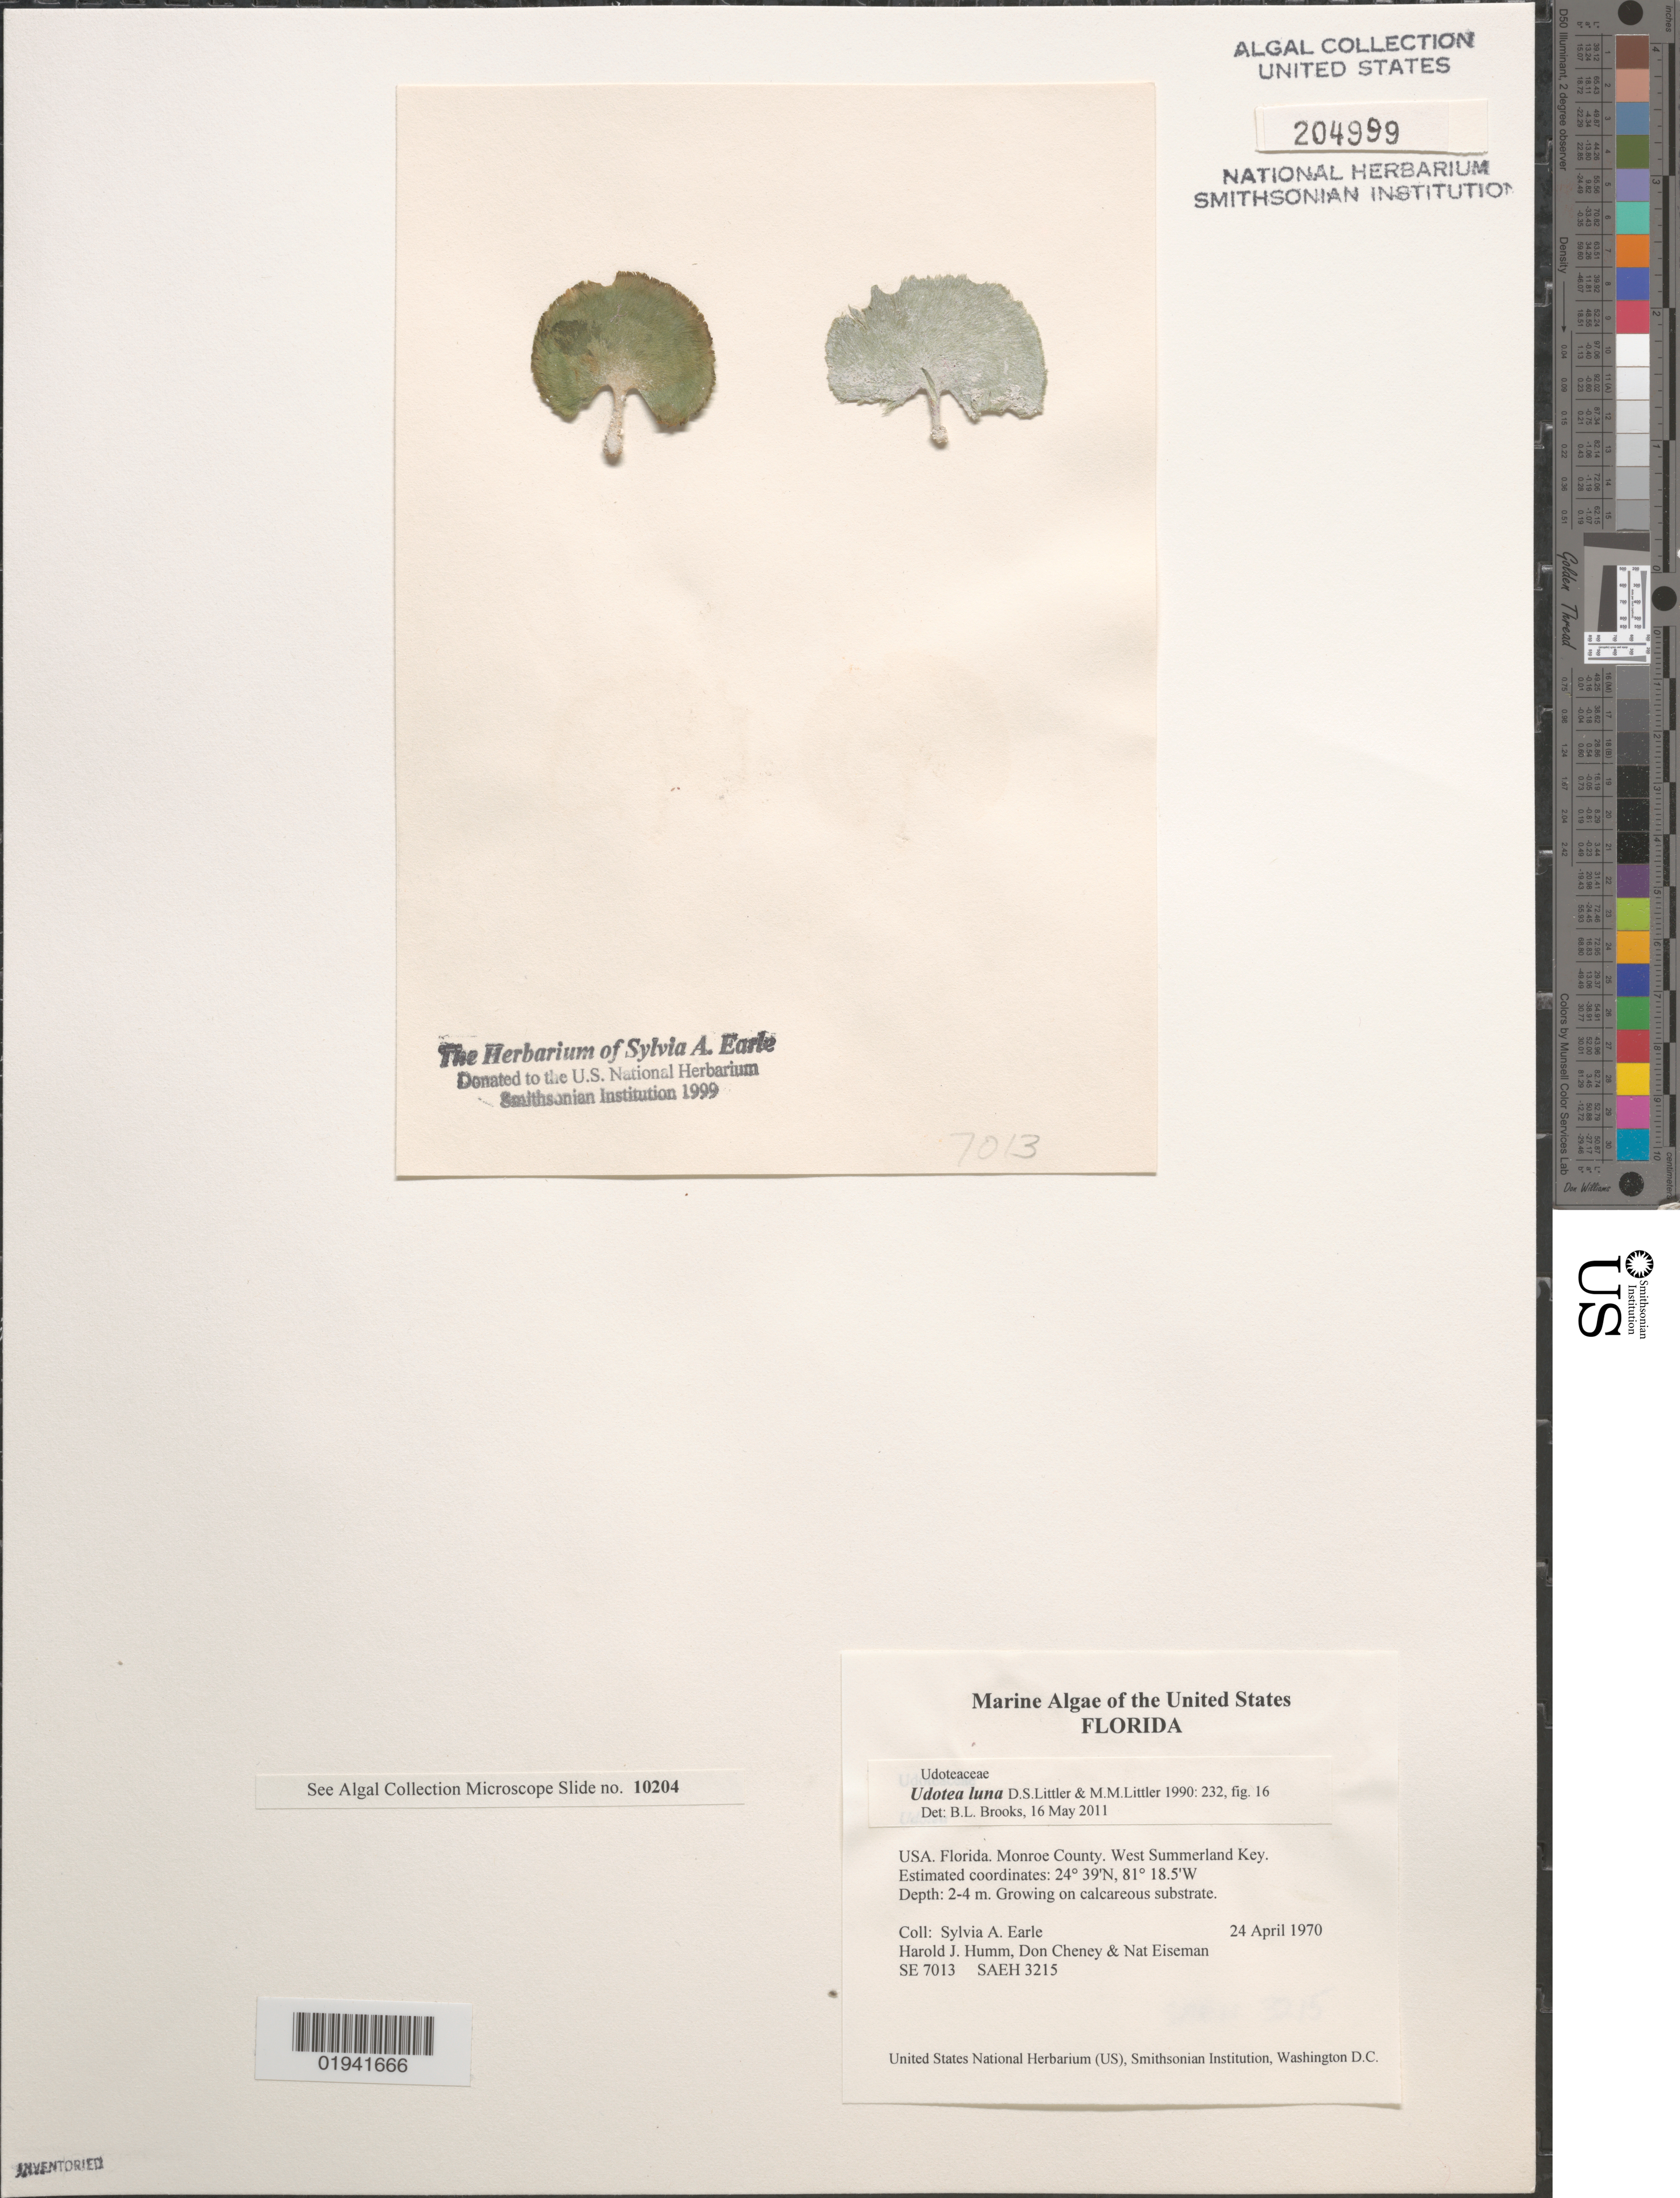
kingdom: Plantae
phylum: Chlorophyta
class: Ulvophyceae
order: Bryopsidales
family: Udoteaceae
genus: Udotea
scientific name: Udotea luna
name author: D.S. Littler & Littler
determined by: Brooks, B. L., (BOT), Smithsonian Institution - National Museum of Natural History (UNITED STATES)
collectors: S. A. Earle, H. J. Humm, D. Cheney & N. J. Eiseman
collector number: SE 7013 & SAEH 3215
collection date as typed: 24 Apr 1970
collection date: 1970-04-24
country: United States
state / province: Florida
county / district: Monroe County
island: West Summerland Key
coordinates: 24 39' N, 81 18.5' W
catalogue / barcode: US 204999